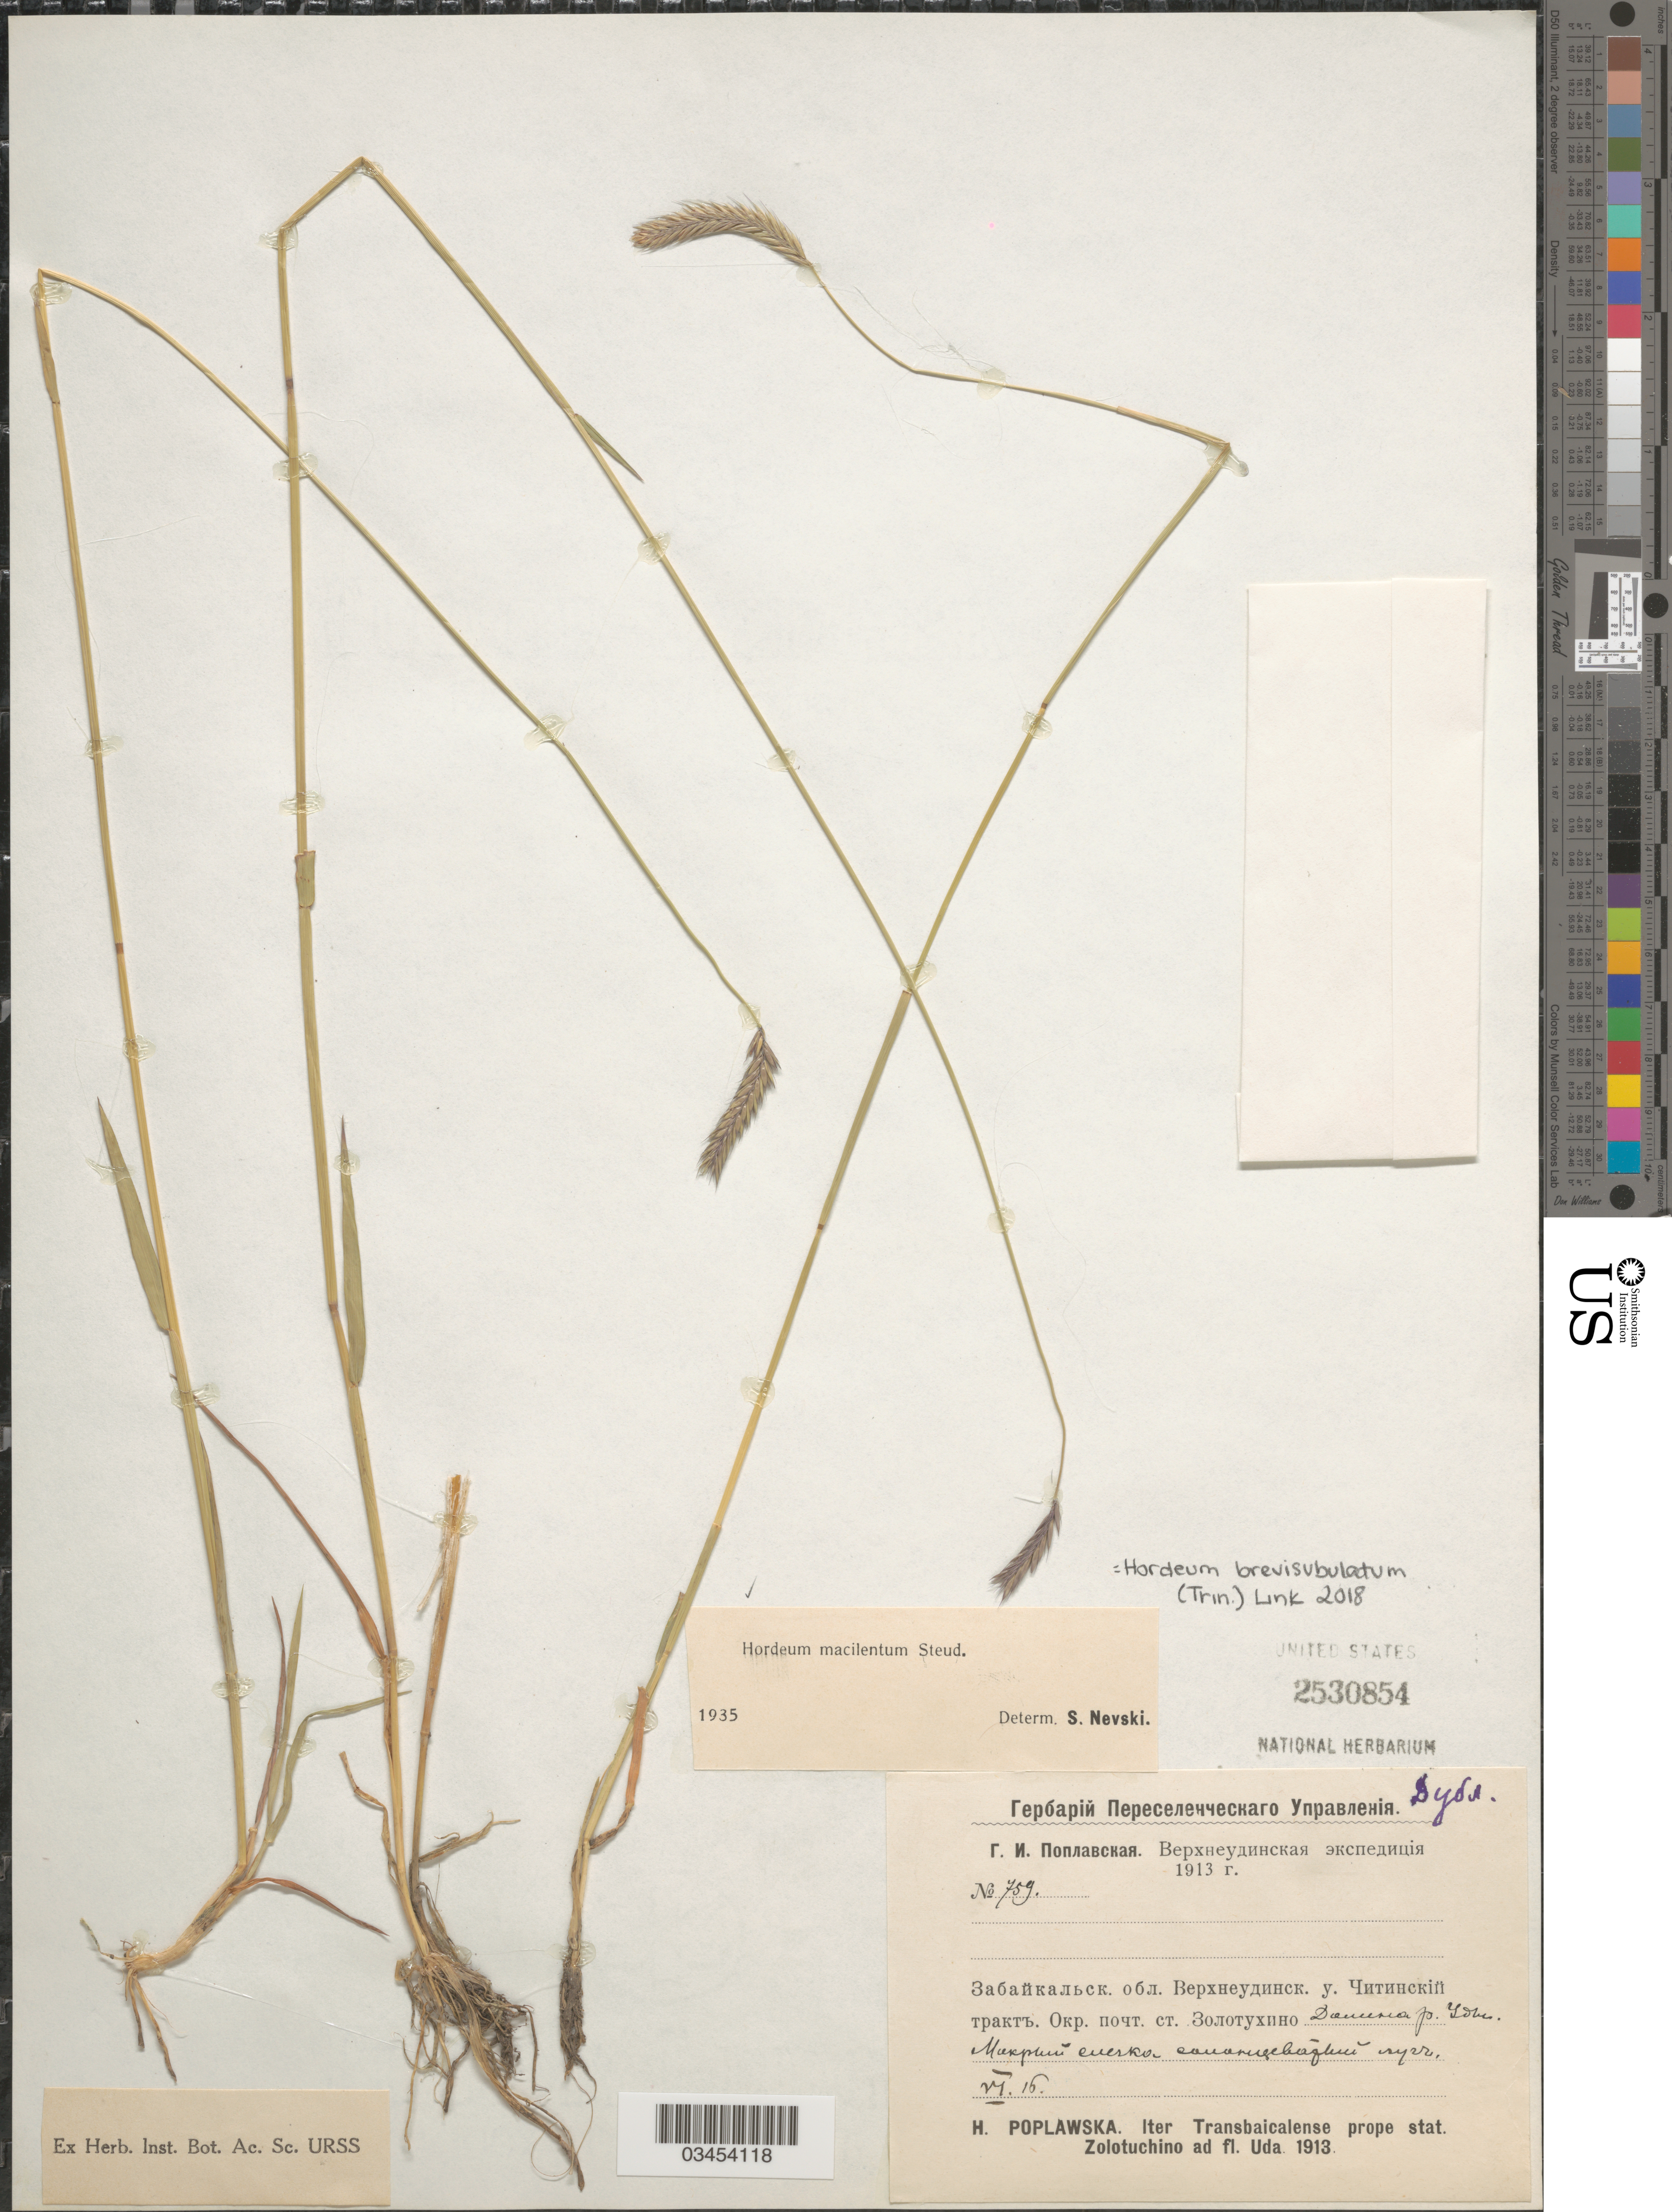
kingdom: Plantae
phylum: Tracheophyta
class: Liliopsida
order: Poales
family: Poaceae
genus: Hordeum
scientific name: Hordeum brevisubulatum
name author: (Trin.) Link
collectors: H. Poplawska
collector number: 759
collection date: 1913-06-16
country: Russian Federation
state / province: Irkutsk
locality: Iter Transbaicalense prope stat. Zolotuchino ad fl. Uda. Valley of river Uda, vicinity of mail-post station Zolotukhino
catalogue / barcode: US 2530854